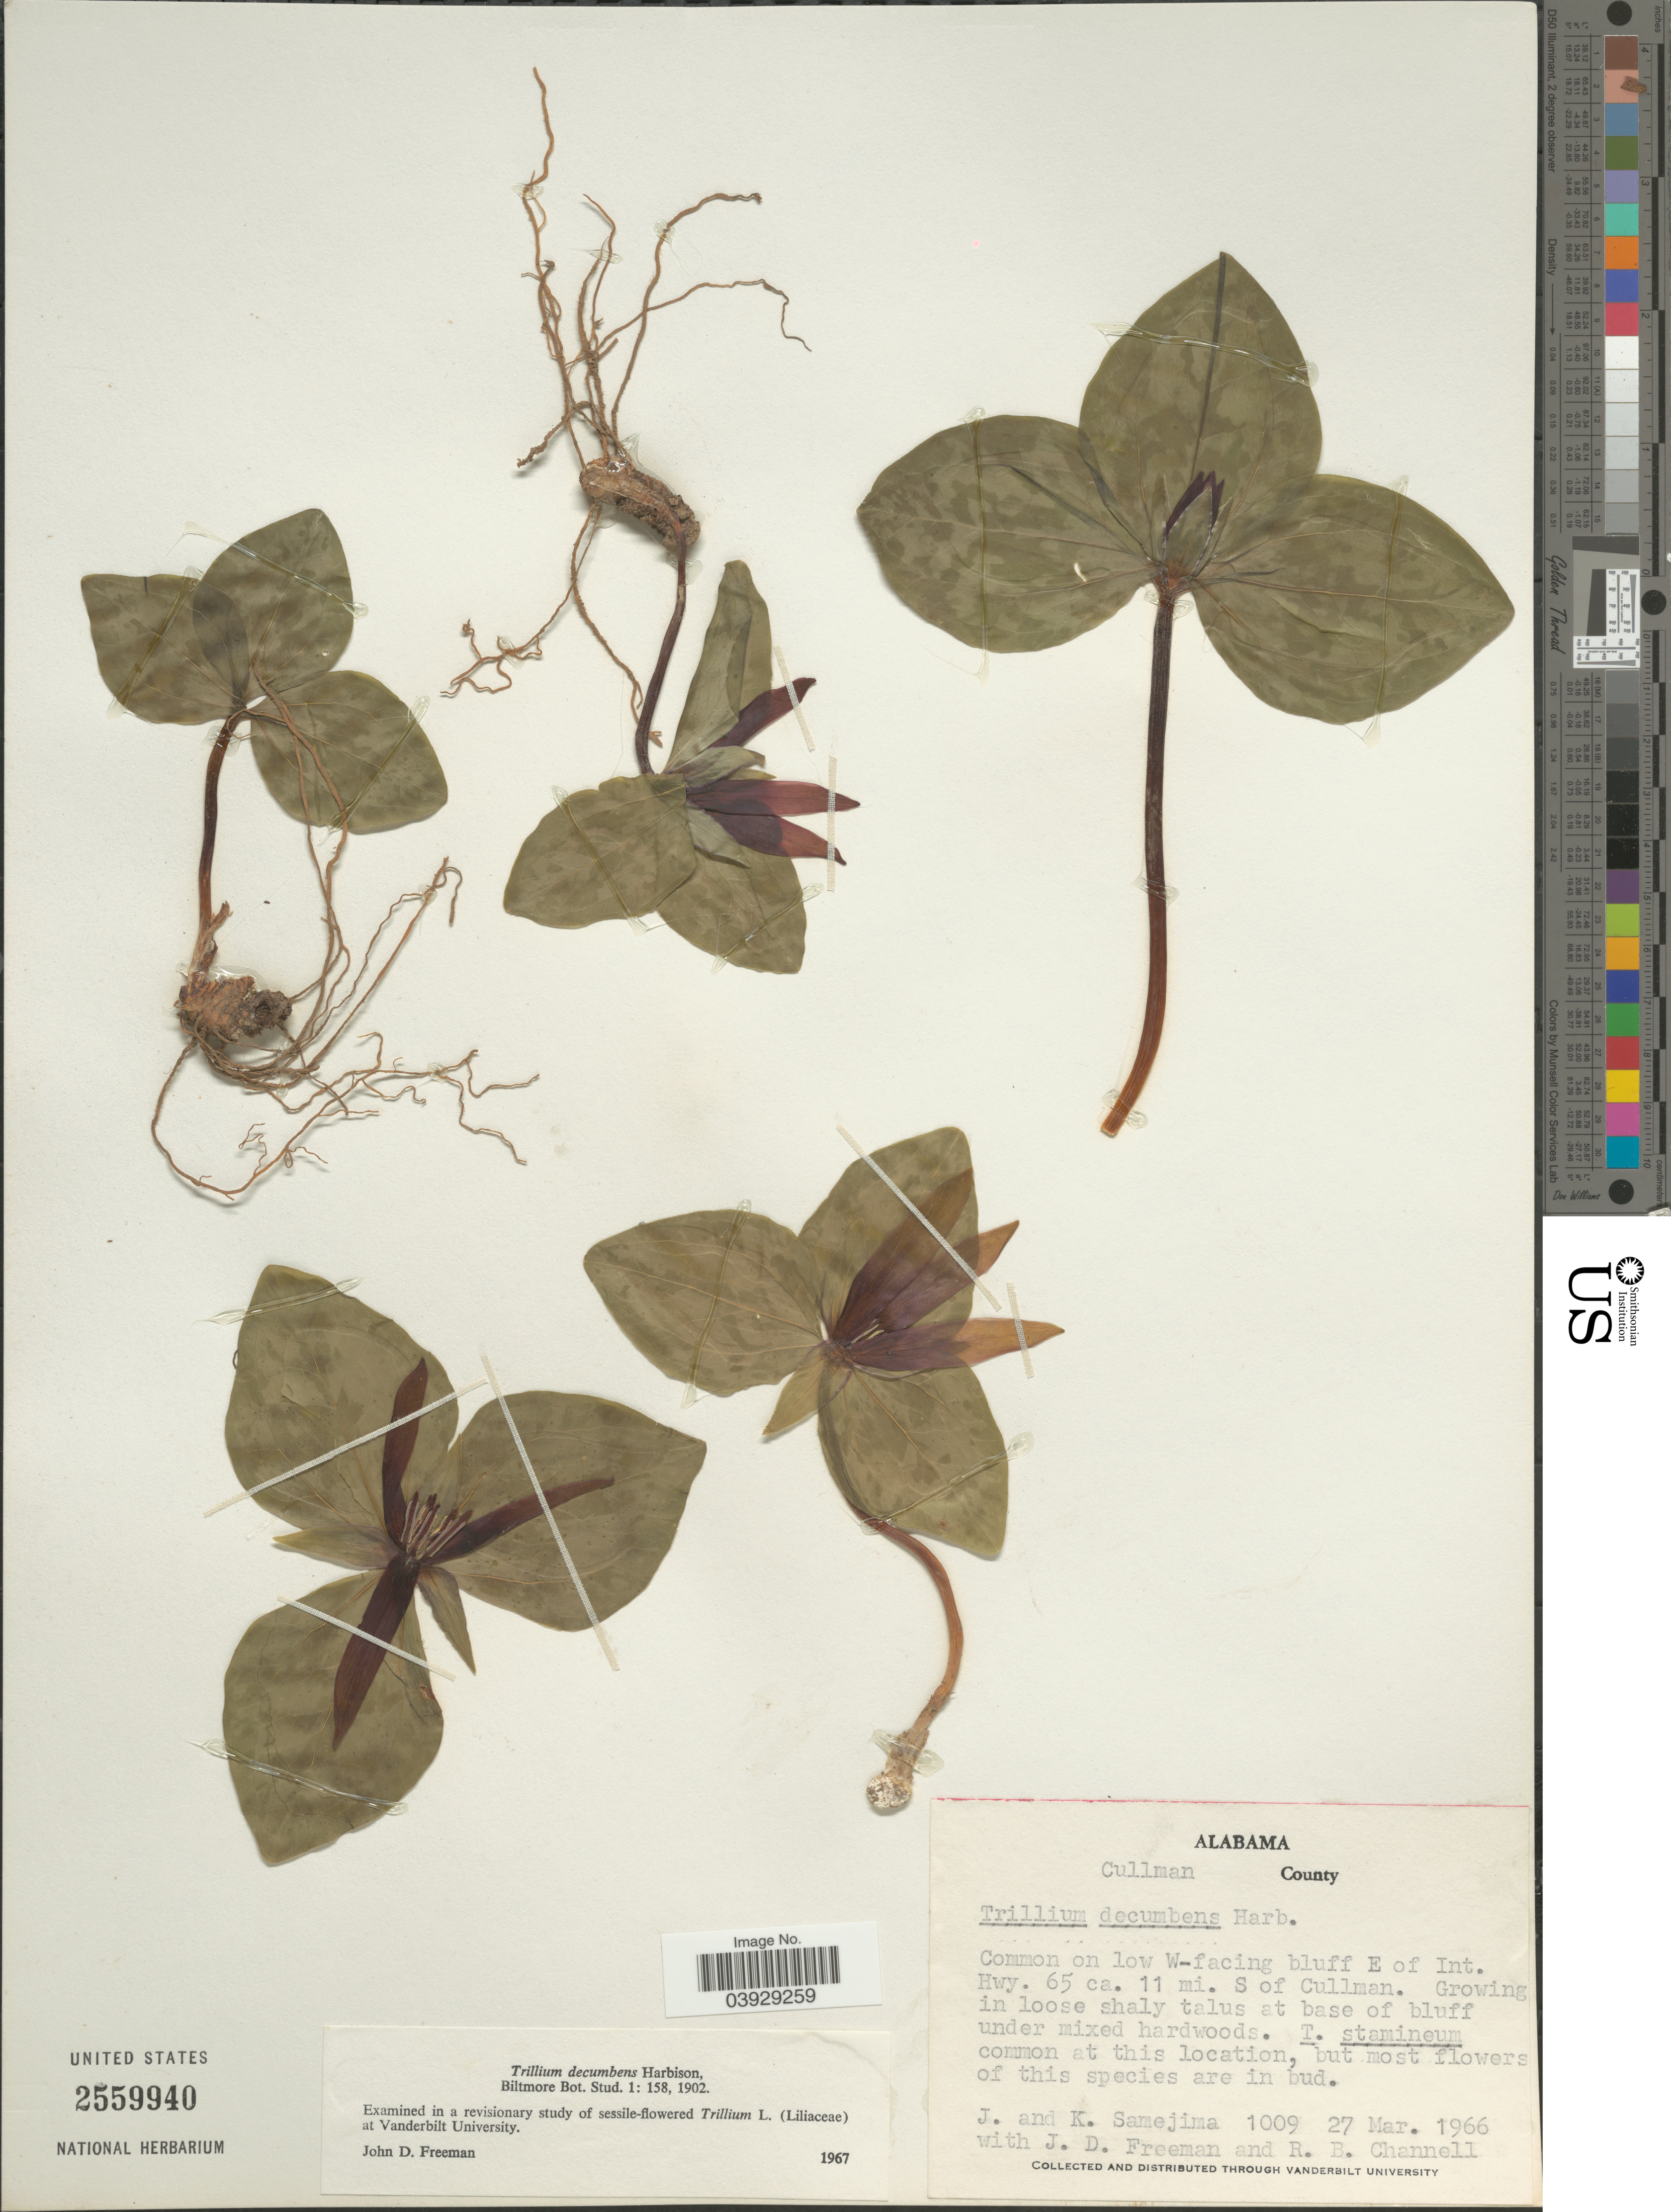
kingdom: Plantae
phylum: Tracheophyta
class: Liliopsida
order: Liliales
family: Melanthiaceae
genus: Trillium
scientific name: Trillium decumbens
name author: Harb.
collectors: J. Samejima, K. Samejima, J. Freeman & R. B. Channell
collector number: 1009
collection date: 1966-03-27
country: United States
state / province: Alabama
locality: Cullman County. Common on low W-facing bluff E of Int. Hwy. 65 ca. 11 mi. S of Cullman.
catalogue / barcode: US 2559940